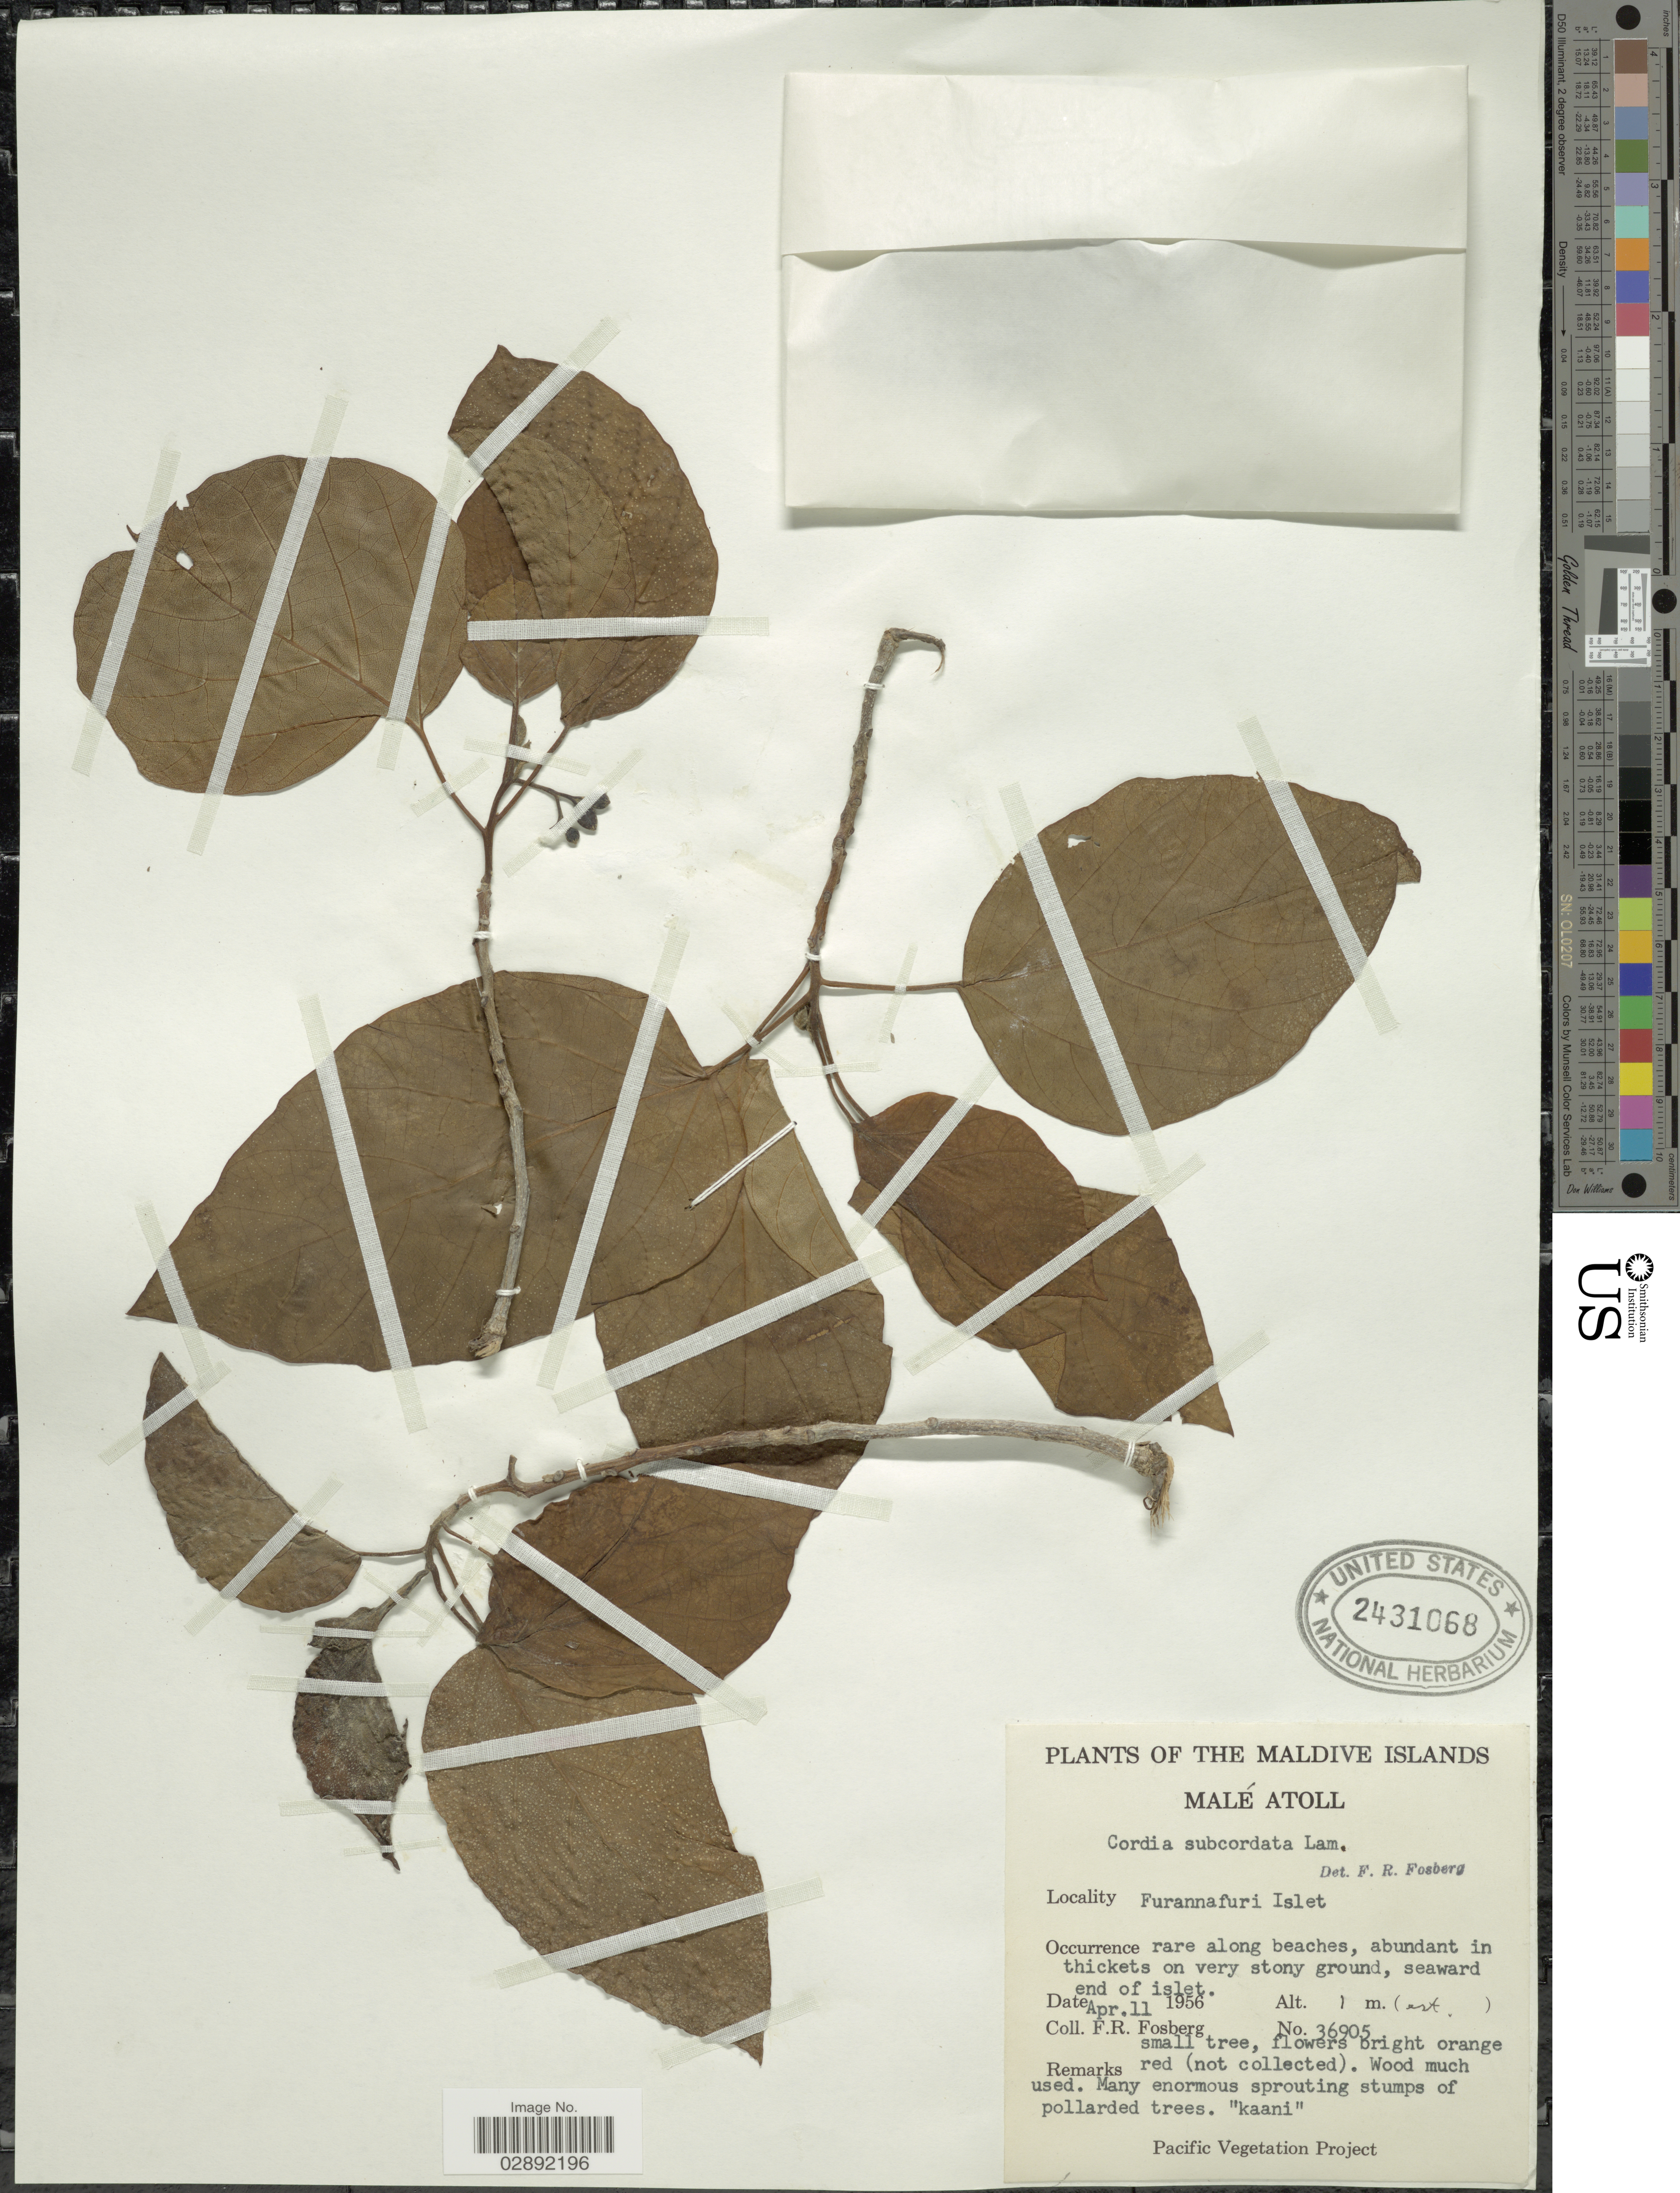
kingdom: Plantae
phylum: Tracheophyta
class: Magnoliopsida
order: Boraginales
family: Cordiaceae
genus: Cordia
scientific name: Cordia subcordata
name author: Lam.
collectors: F. R. Fosberg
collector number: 36905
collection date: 1956-04-11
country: Maldive Islands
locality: Malé Atoll. Furannafuri Islet.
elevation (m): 1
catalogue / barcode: US 2431068